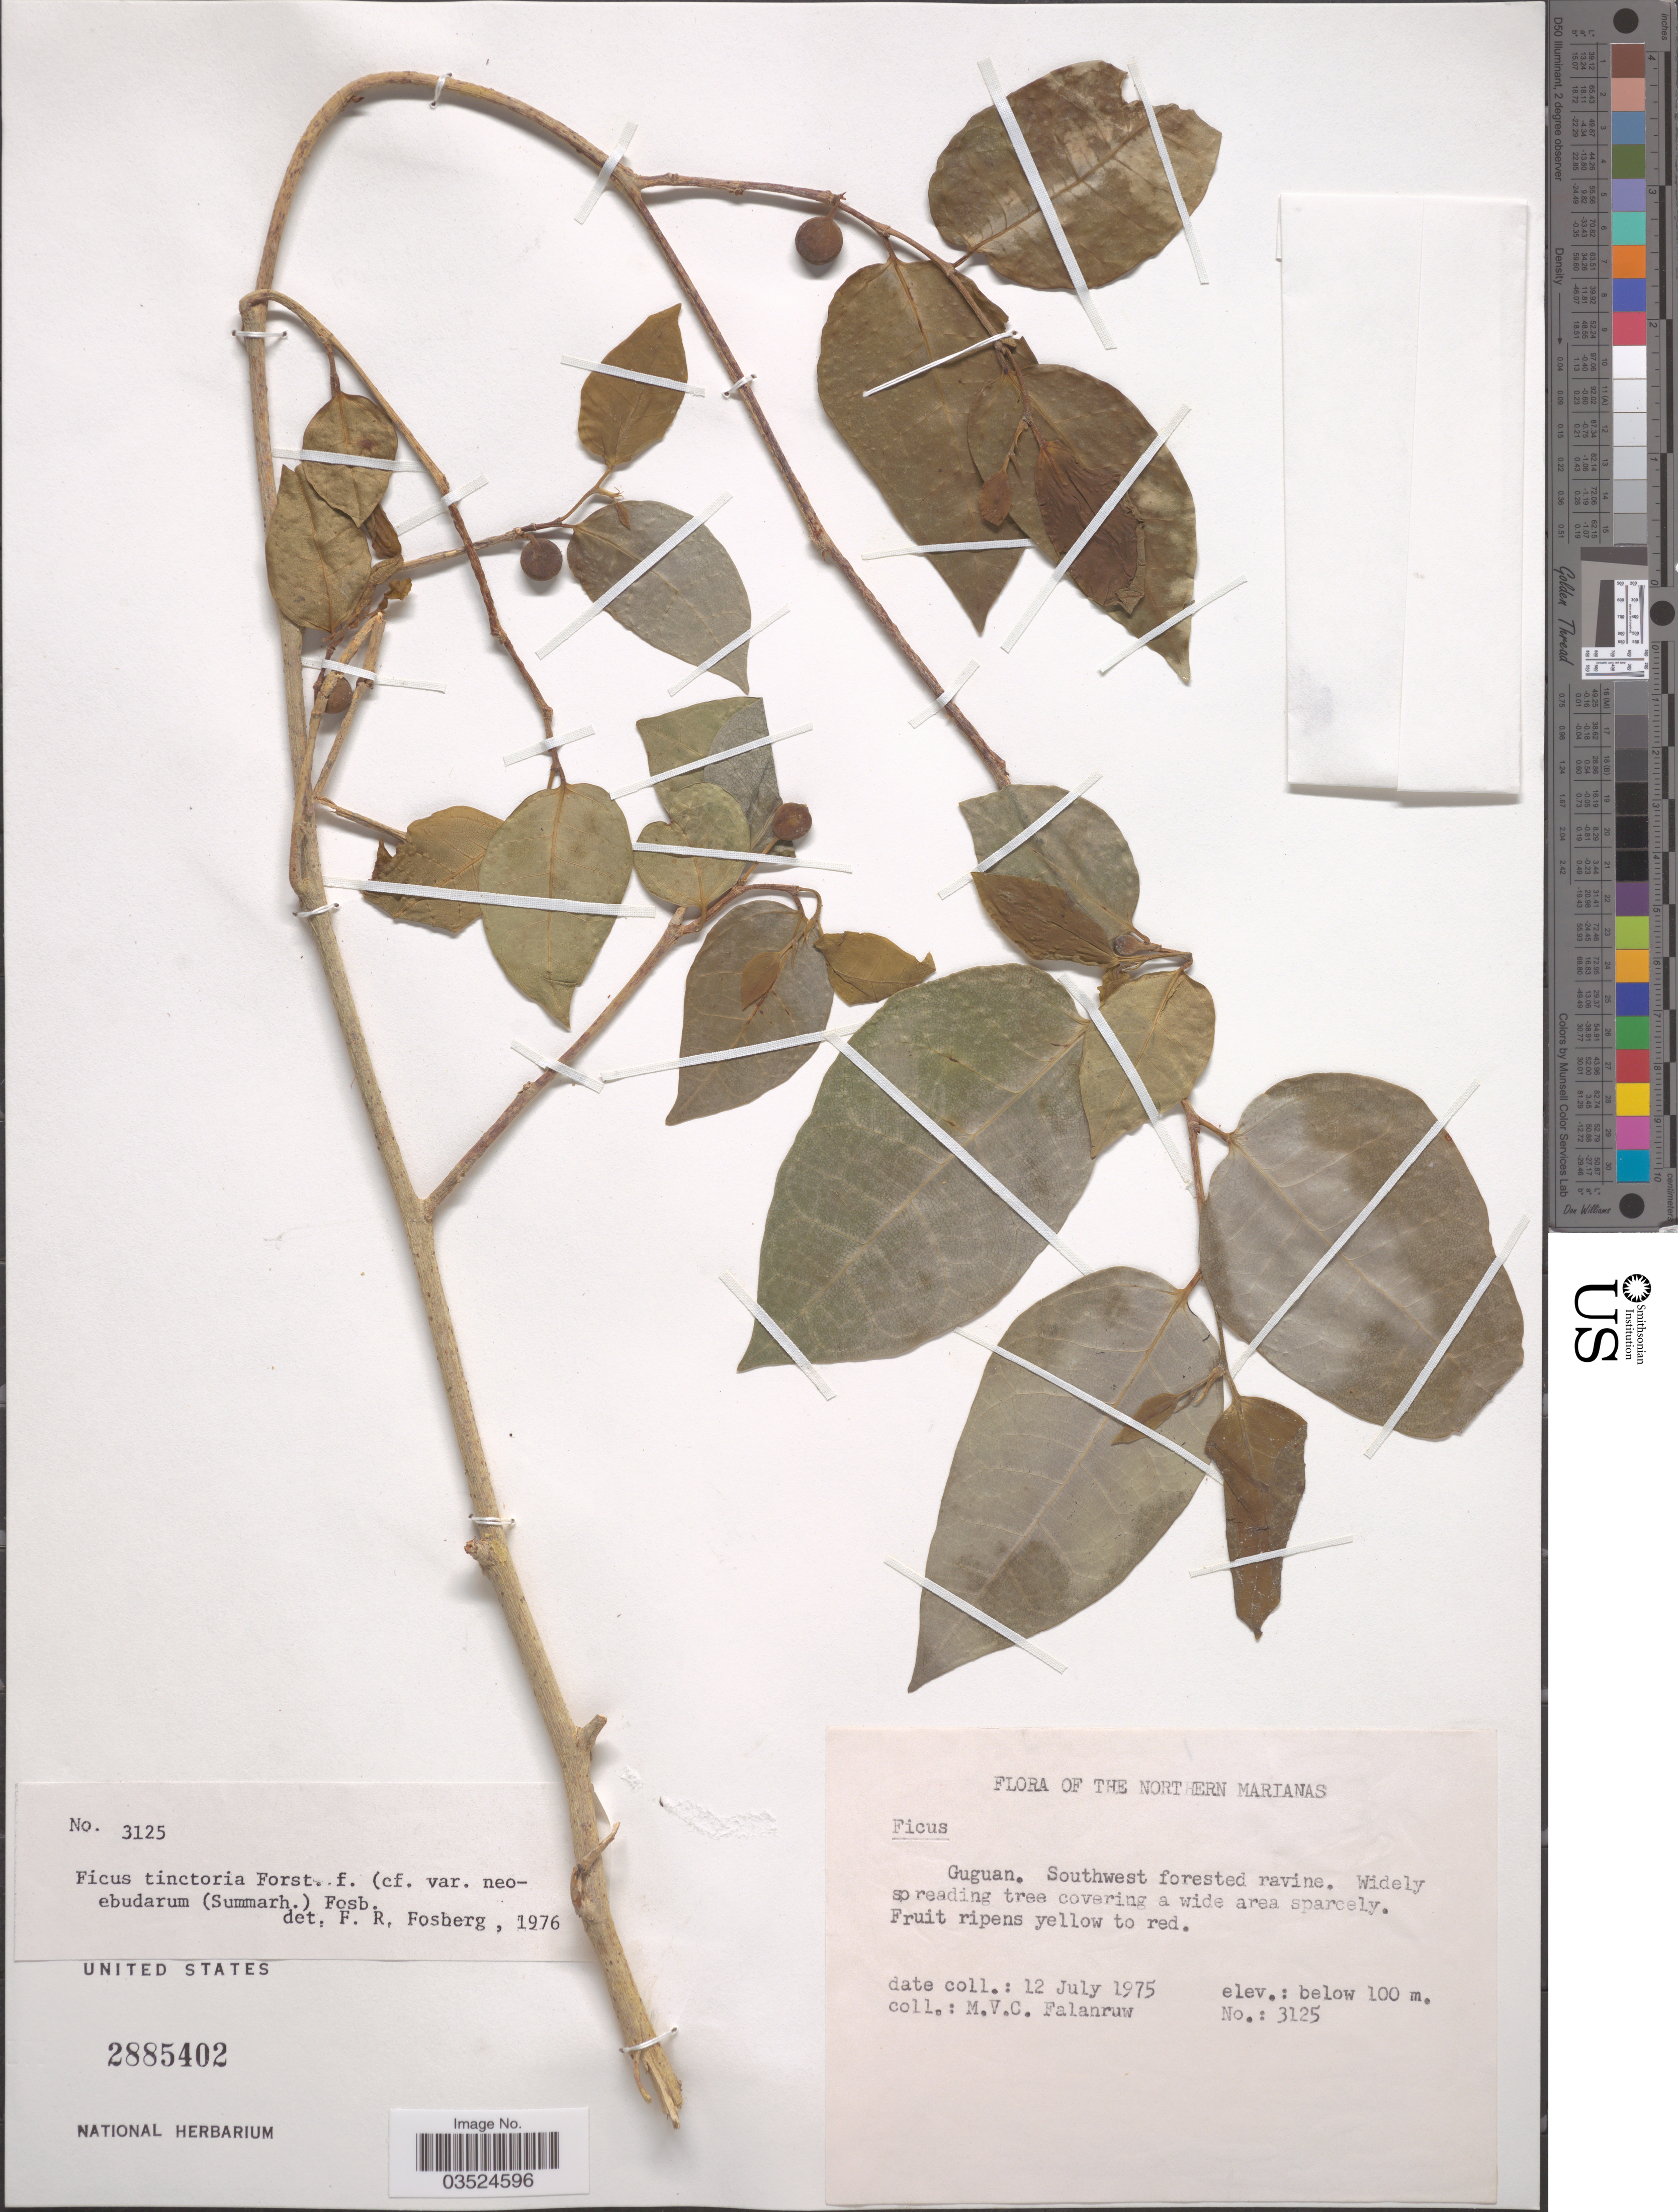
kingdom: Plantae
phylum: Tracheophyta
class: Magnoliopsida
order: Rosales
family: Moraceae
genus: Ficus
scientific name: Ficus tinctoria var. neoebudarum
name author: (Summerh.) Fosberg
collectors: M. V. Falanruw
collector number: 3125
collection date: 1975-07-12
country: Northern Mariana Islands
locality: Guguan. Southwest forested ravine.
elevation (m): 100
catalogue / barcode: US 2885402